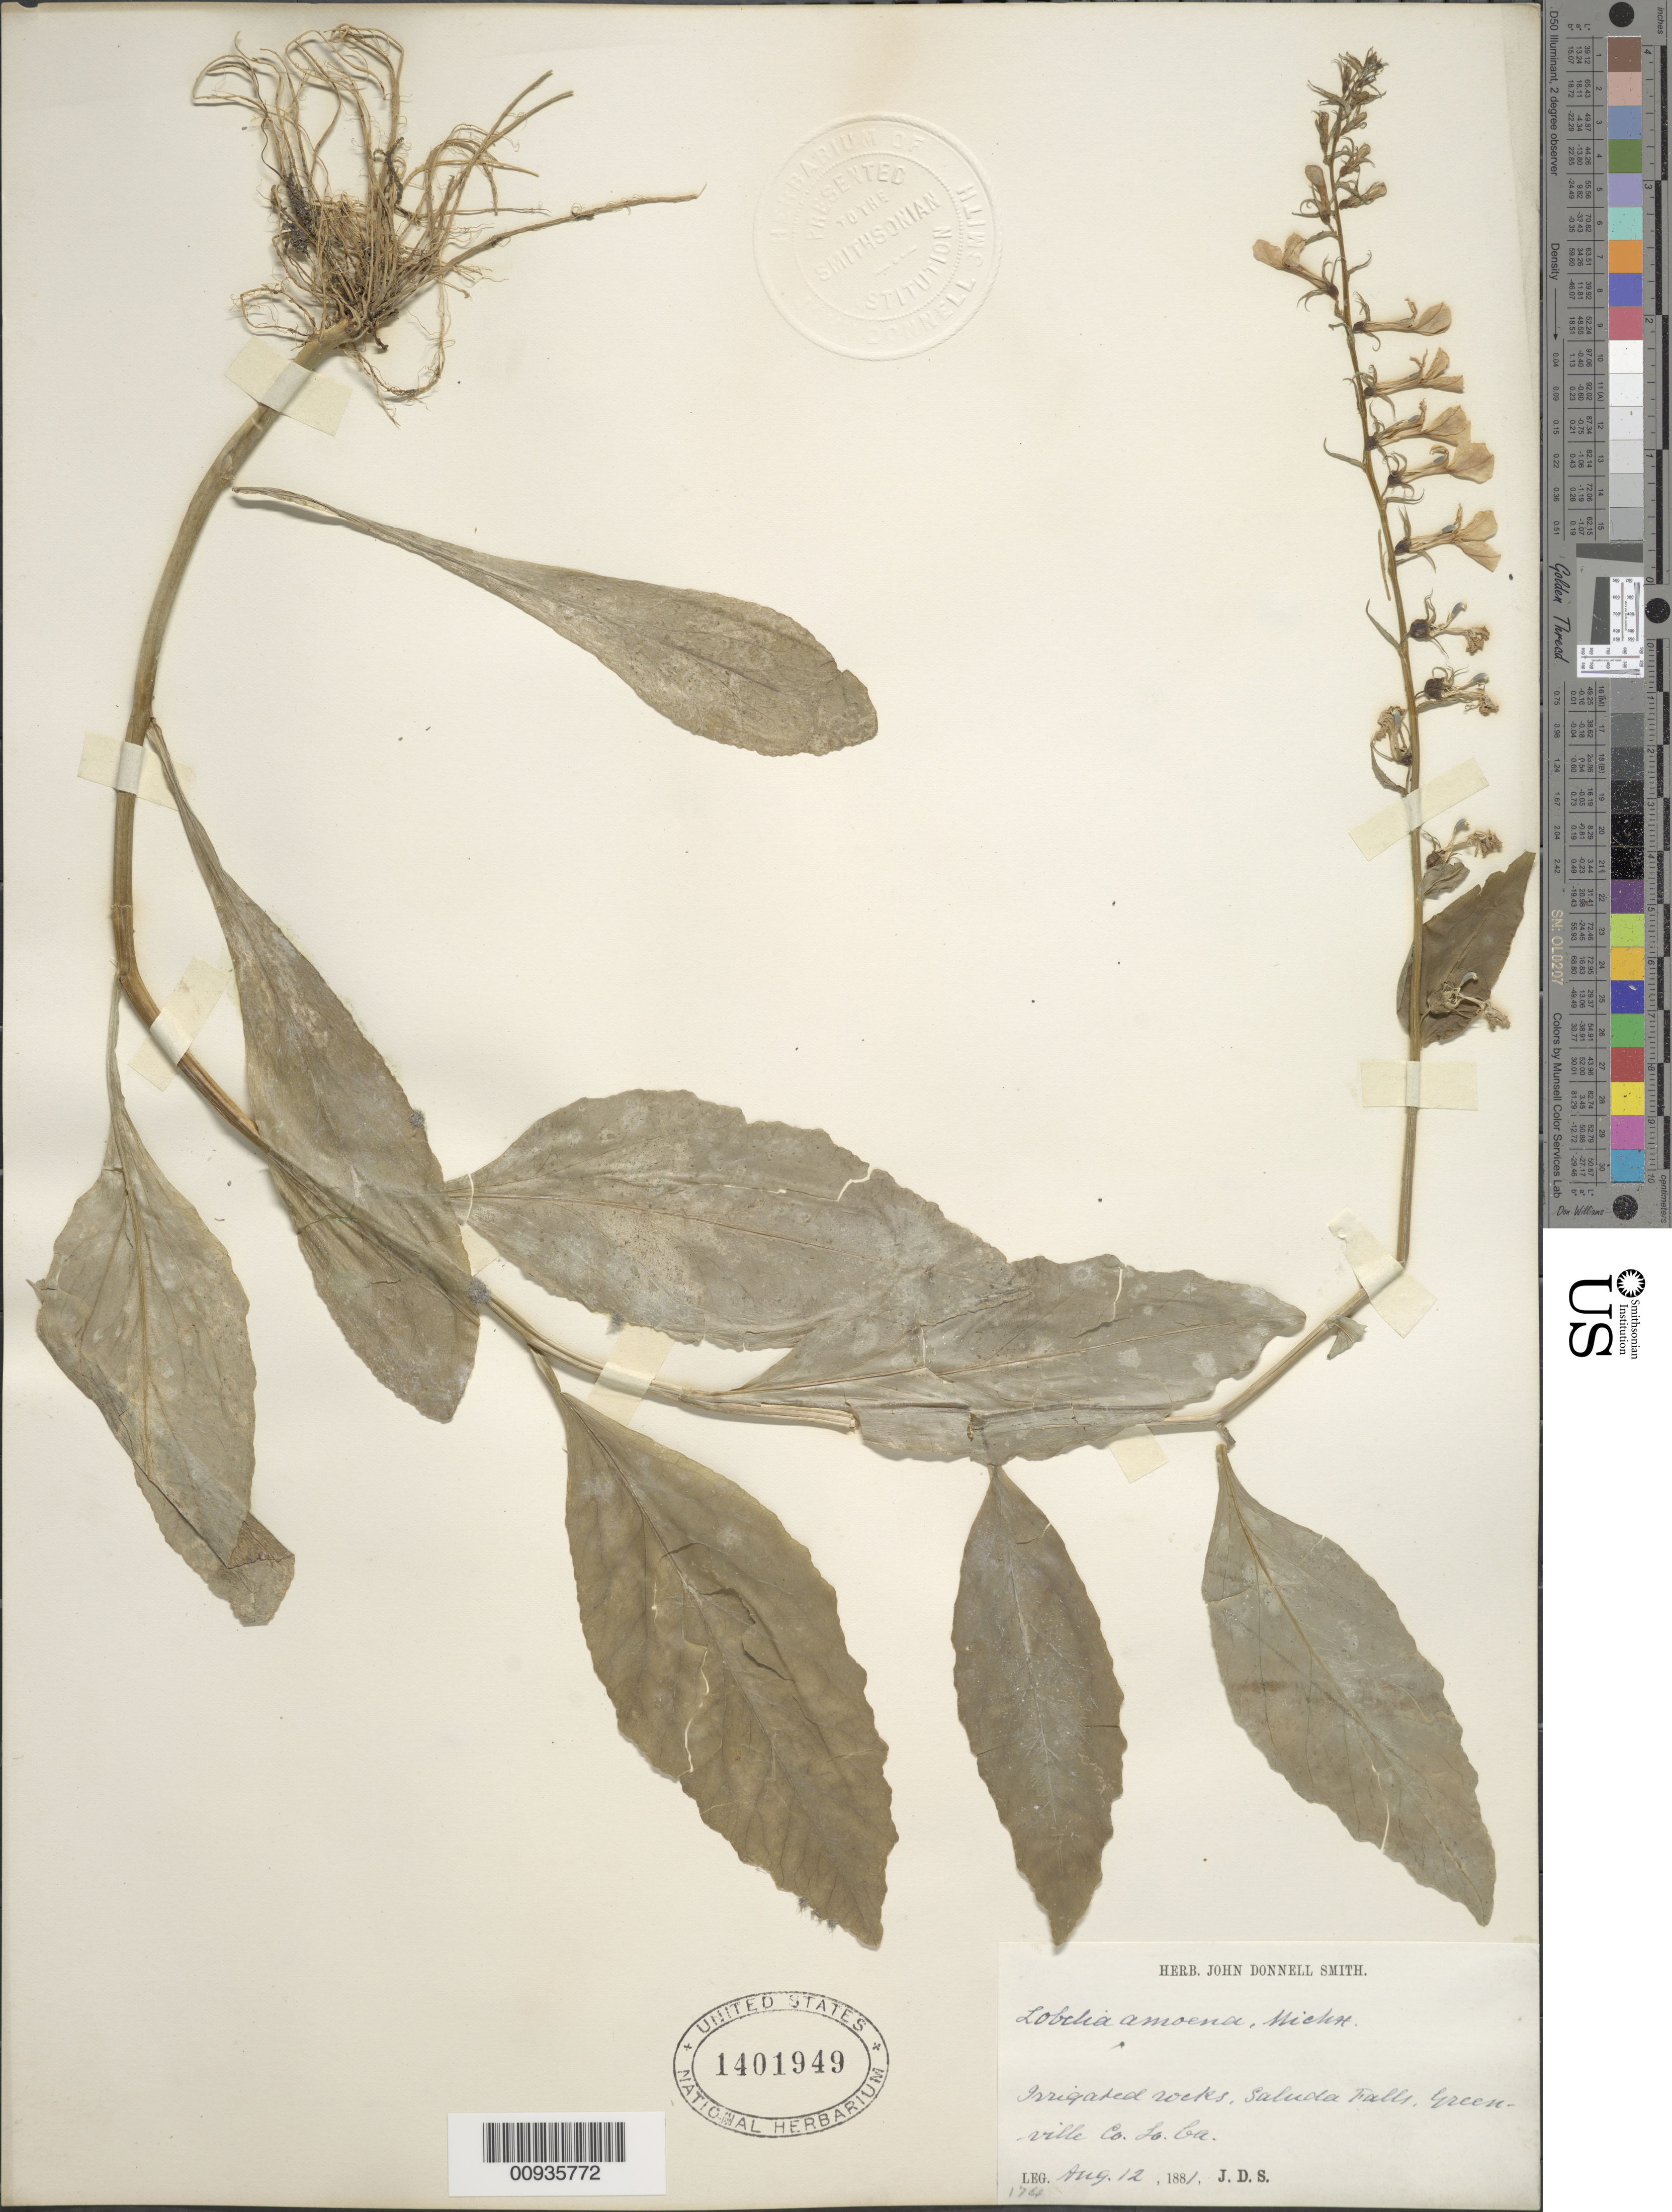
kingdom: Plantae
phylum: Tracheophyta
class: Magnoliopsida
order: Asterales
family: Campanulaceae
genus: Lobelia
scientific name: Lobelia amoena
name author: Michx.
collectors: J. Donnell Smith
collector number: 174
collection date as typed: Aug. 12, 1881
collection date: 1881-08-12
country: United States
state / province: Georgia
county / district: Greenville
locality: Saluda Falls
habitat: irrigated rocks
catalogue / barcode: US 1401949